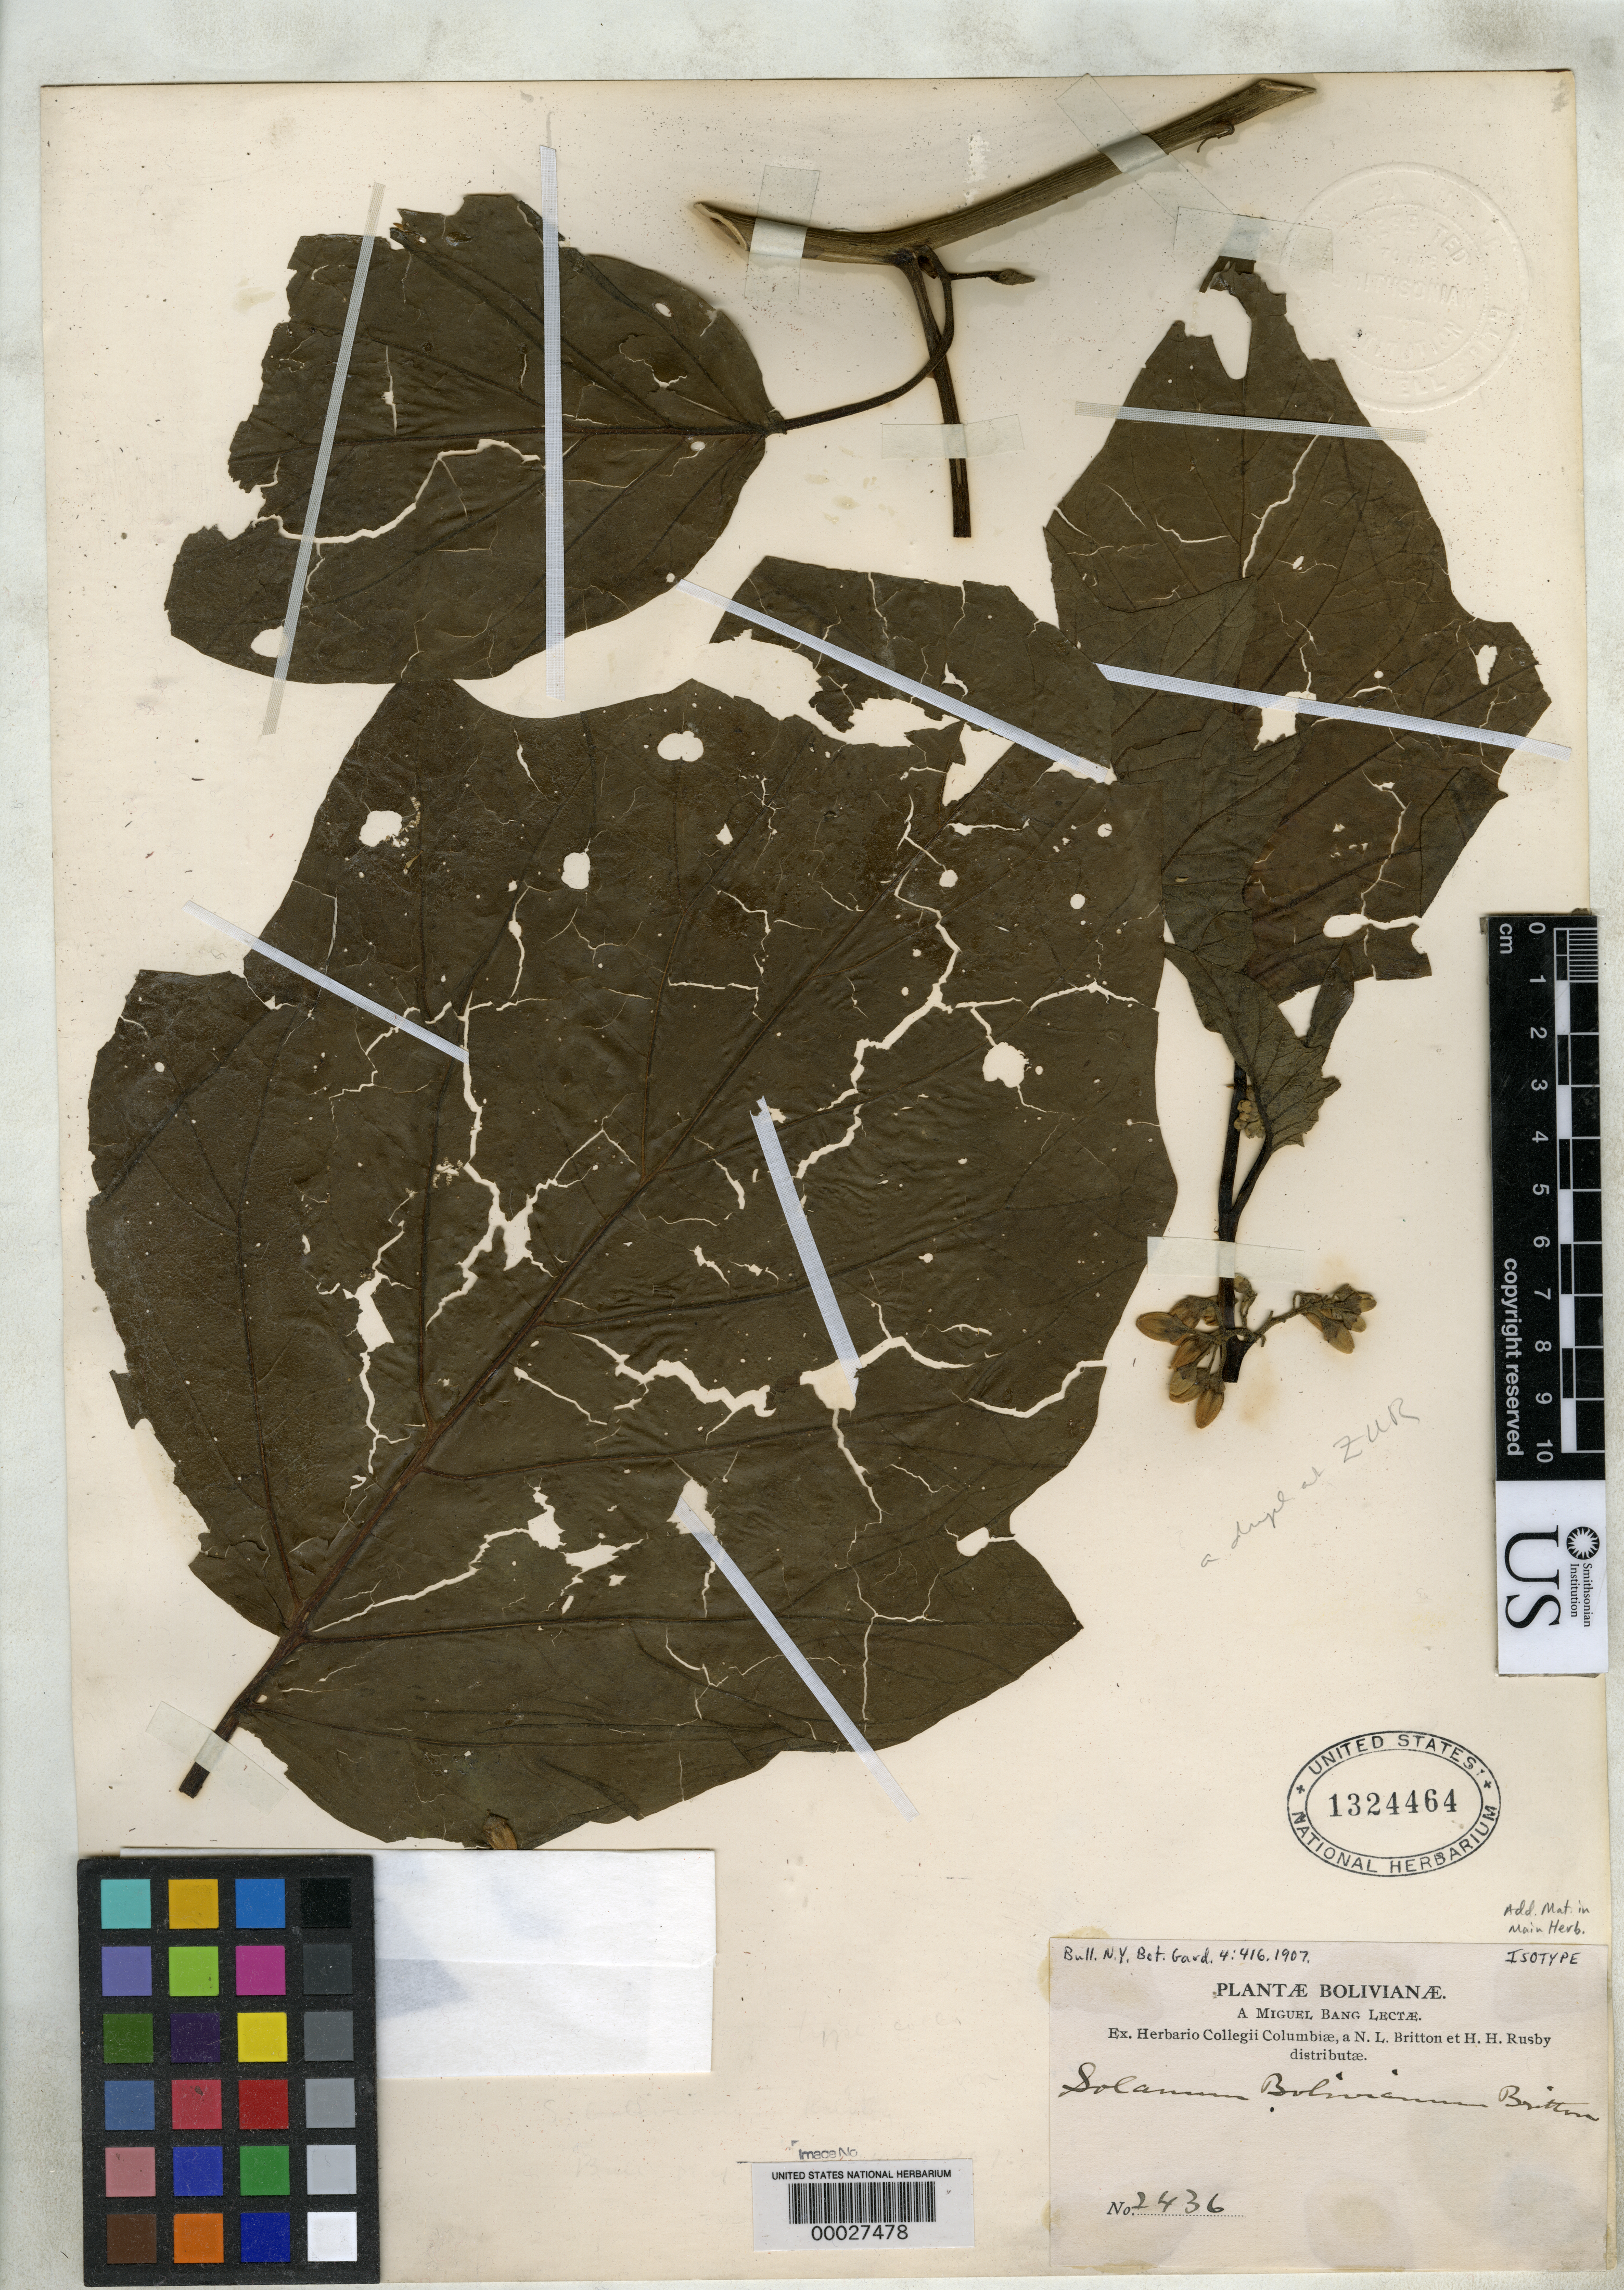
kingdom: Plantae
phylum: Tracheophyta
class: Magnoliopsida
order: Solanales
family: Solanaceae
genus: Solanum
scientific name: Solanum bolivianum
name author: Britton ex Rusby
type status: Isotype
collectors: M. Bang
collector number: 2436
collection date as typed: Sep 1894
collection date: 1894-09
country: Bolivia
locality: Coroico.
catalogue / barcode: US 1324464